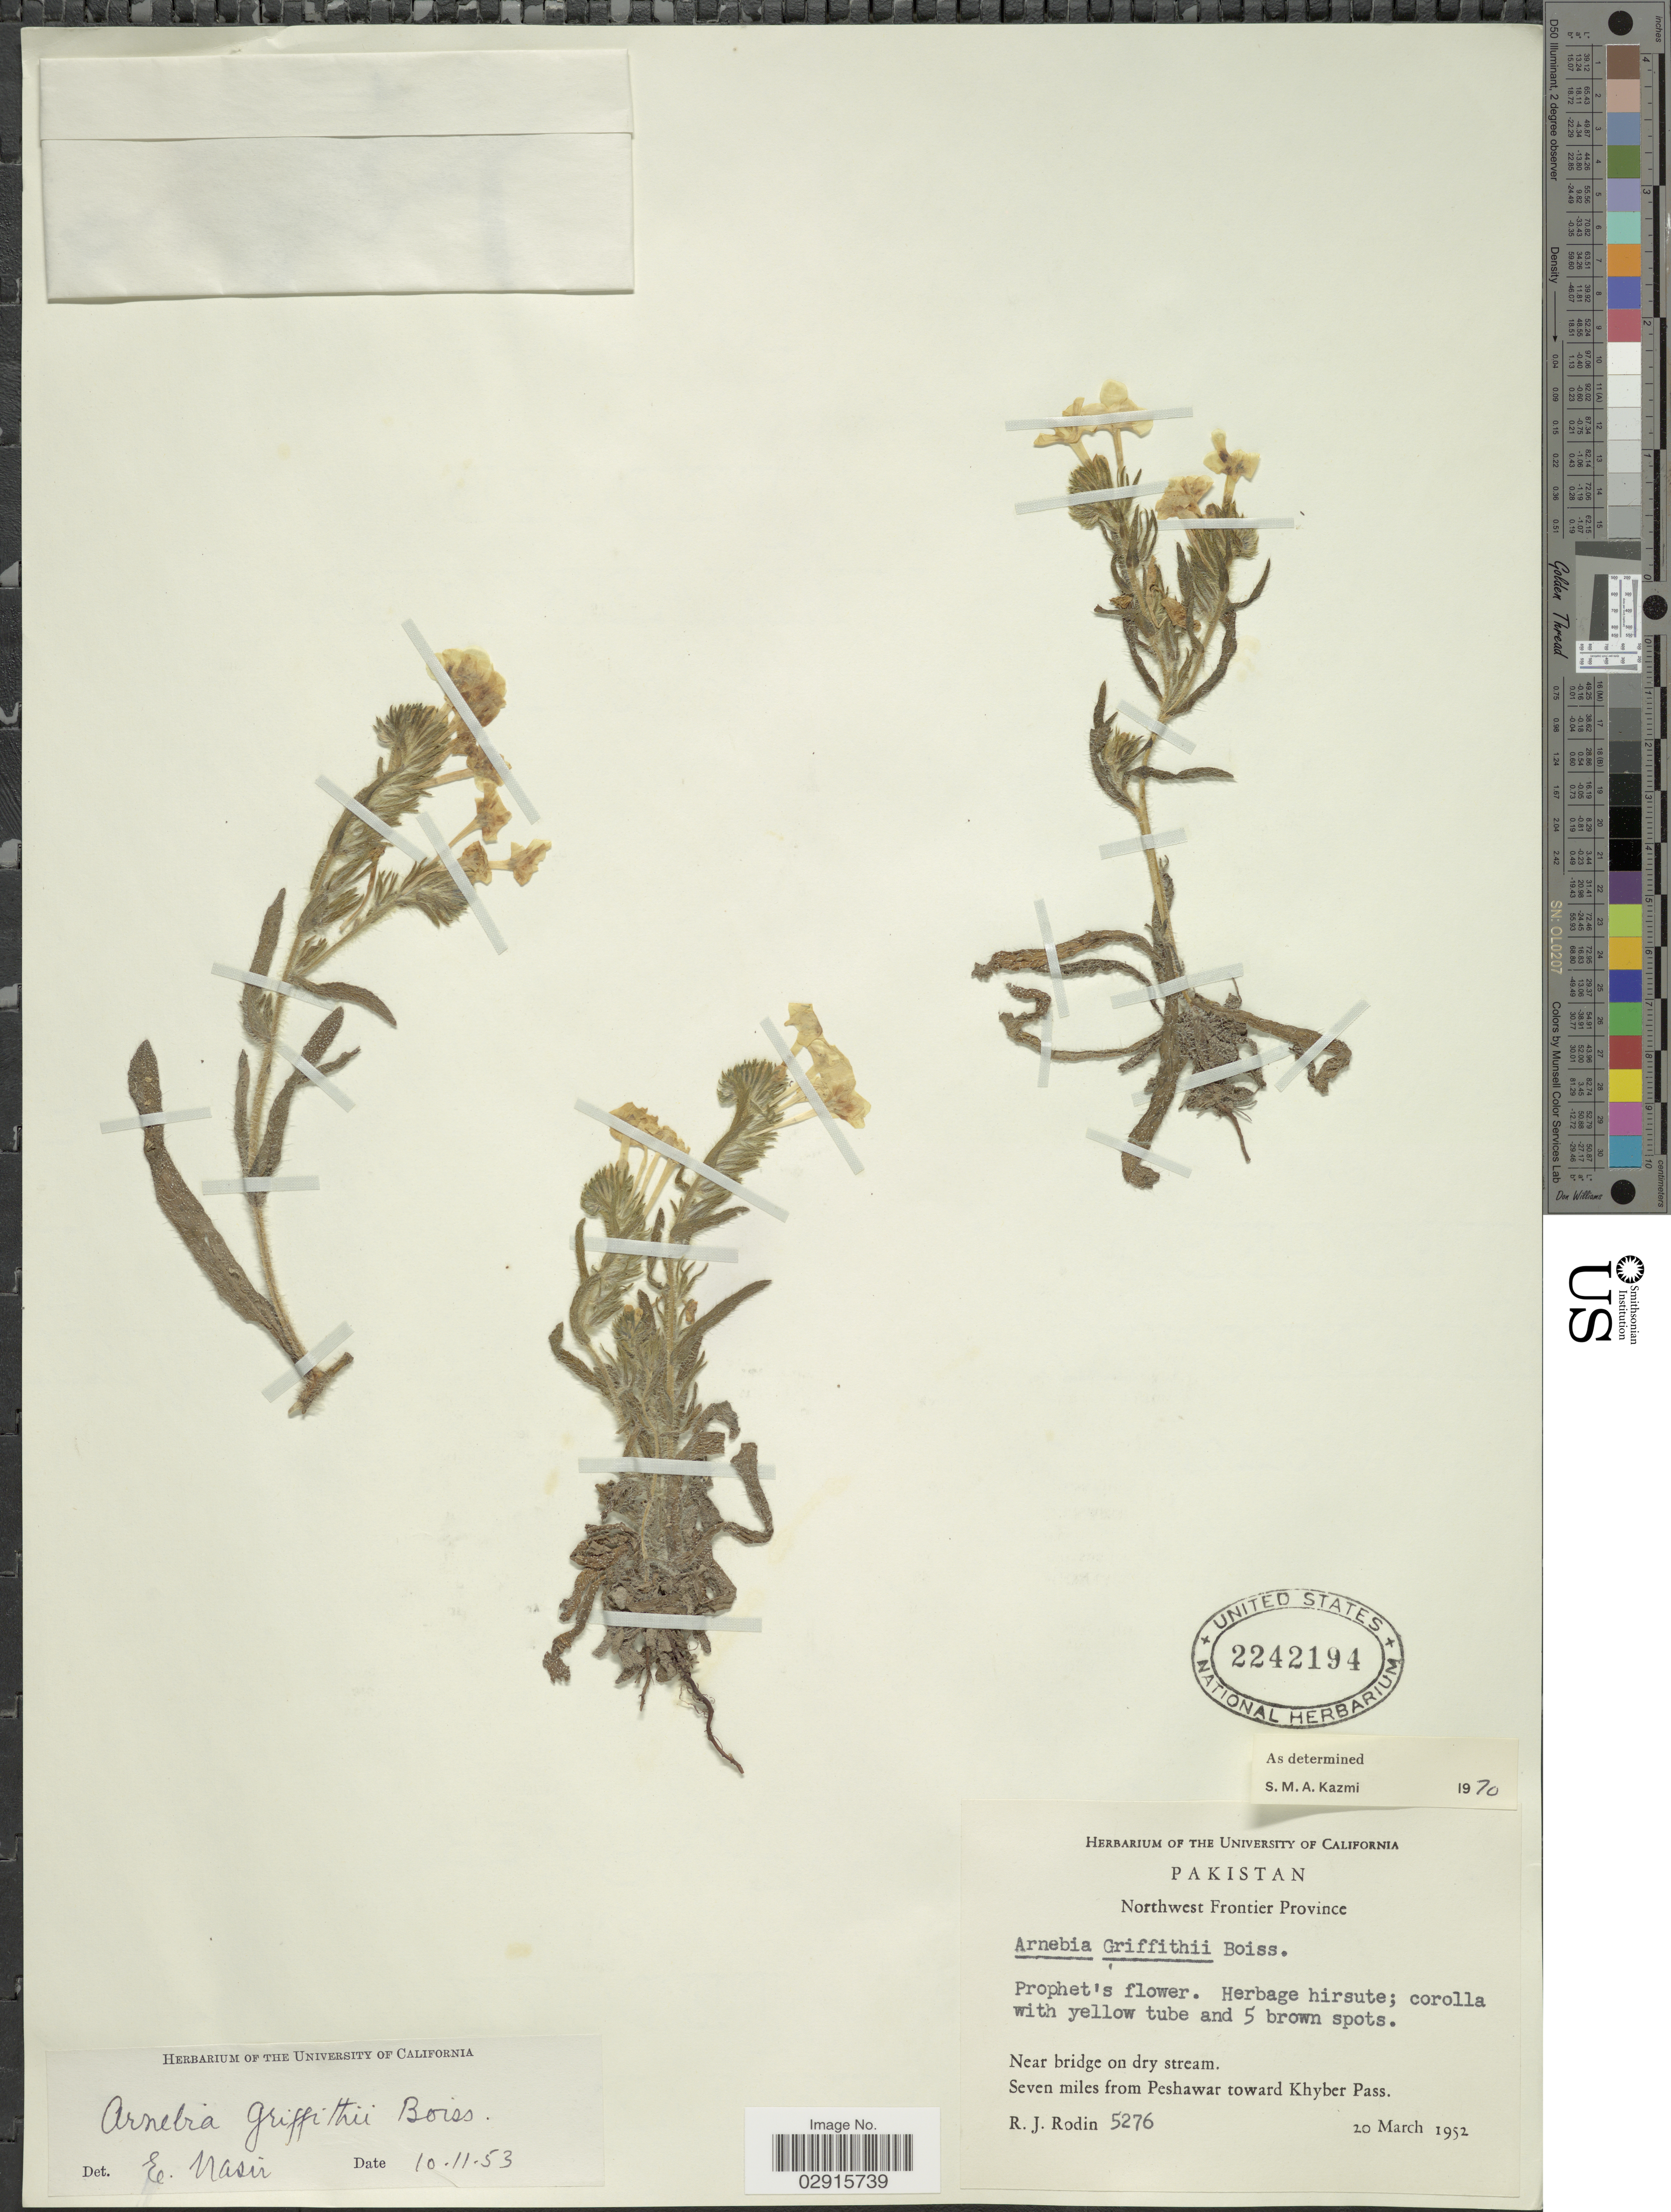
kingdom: Plantae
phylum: Tracheophyta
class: Magnoliopsida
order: Boraginales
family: Boraginaceae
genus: Arnebia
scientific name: Arnebia griffithii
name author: Boiss.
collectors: R. J. Rodin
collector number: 5276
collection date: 1952-03-20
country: Pakistan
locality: Northwest Frontier Province. Seven miles from Peshawar toward Khyber Pass.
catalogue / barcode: US 2242194